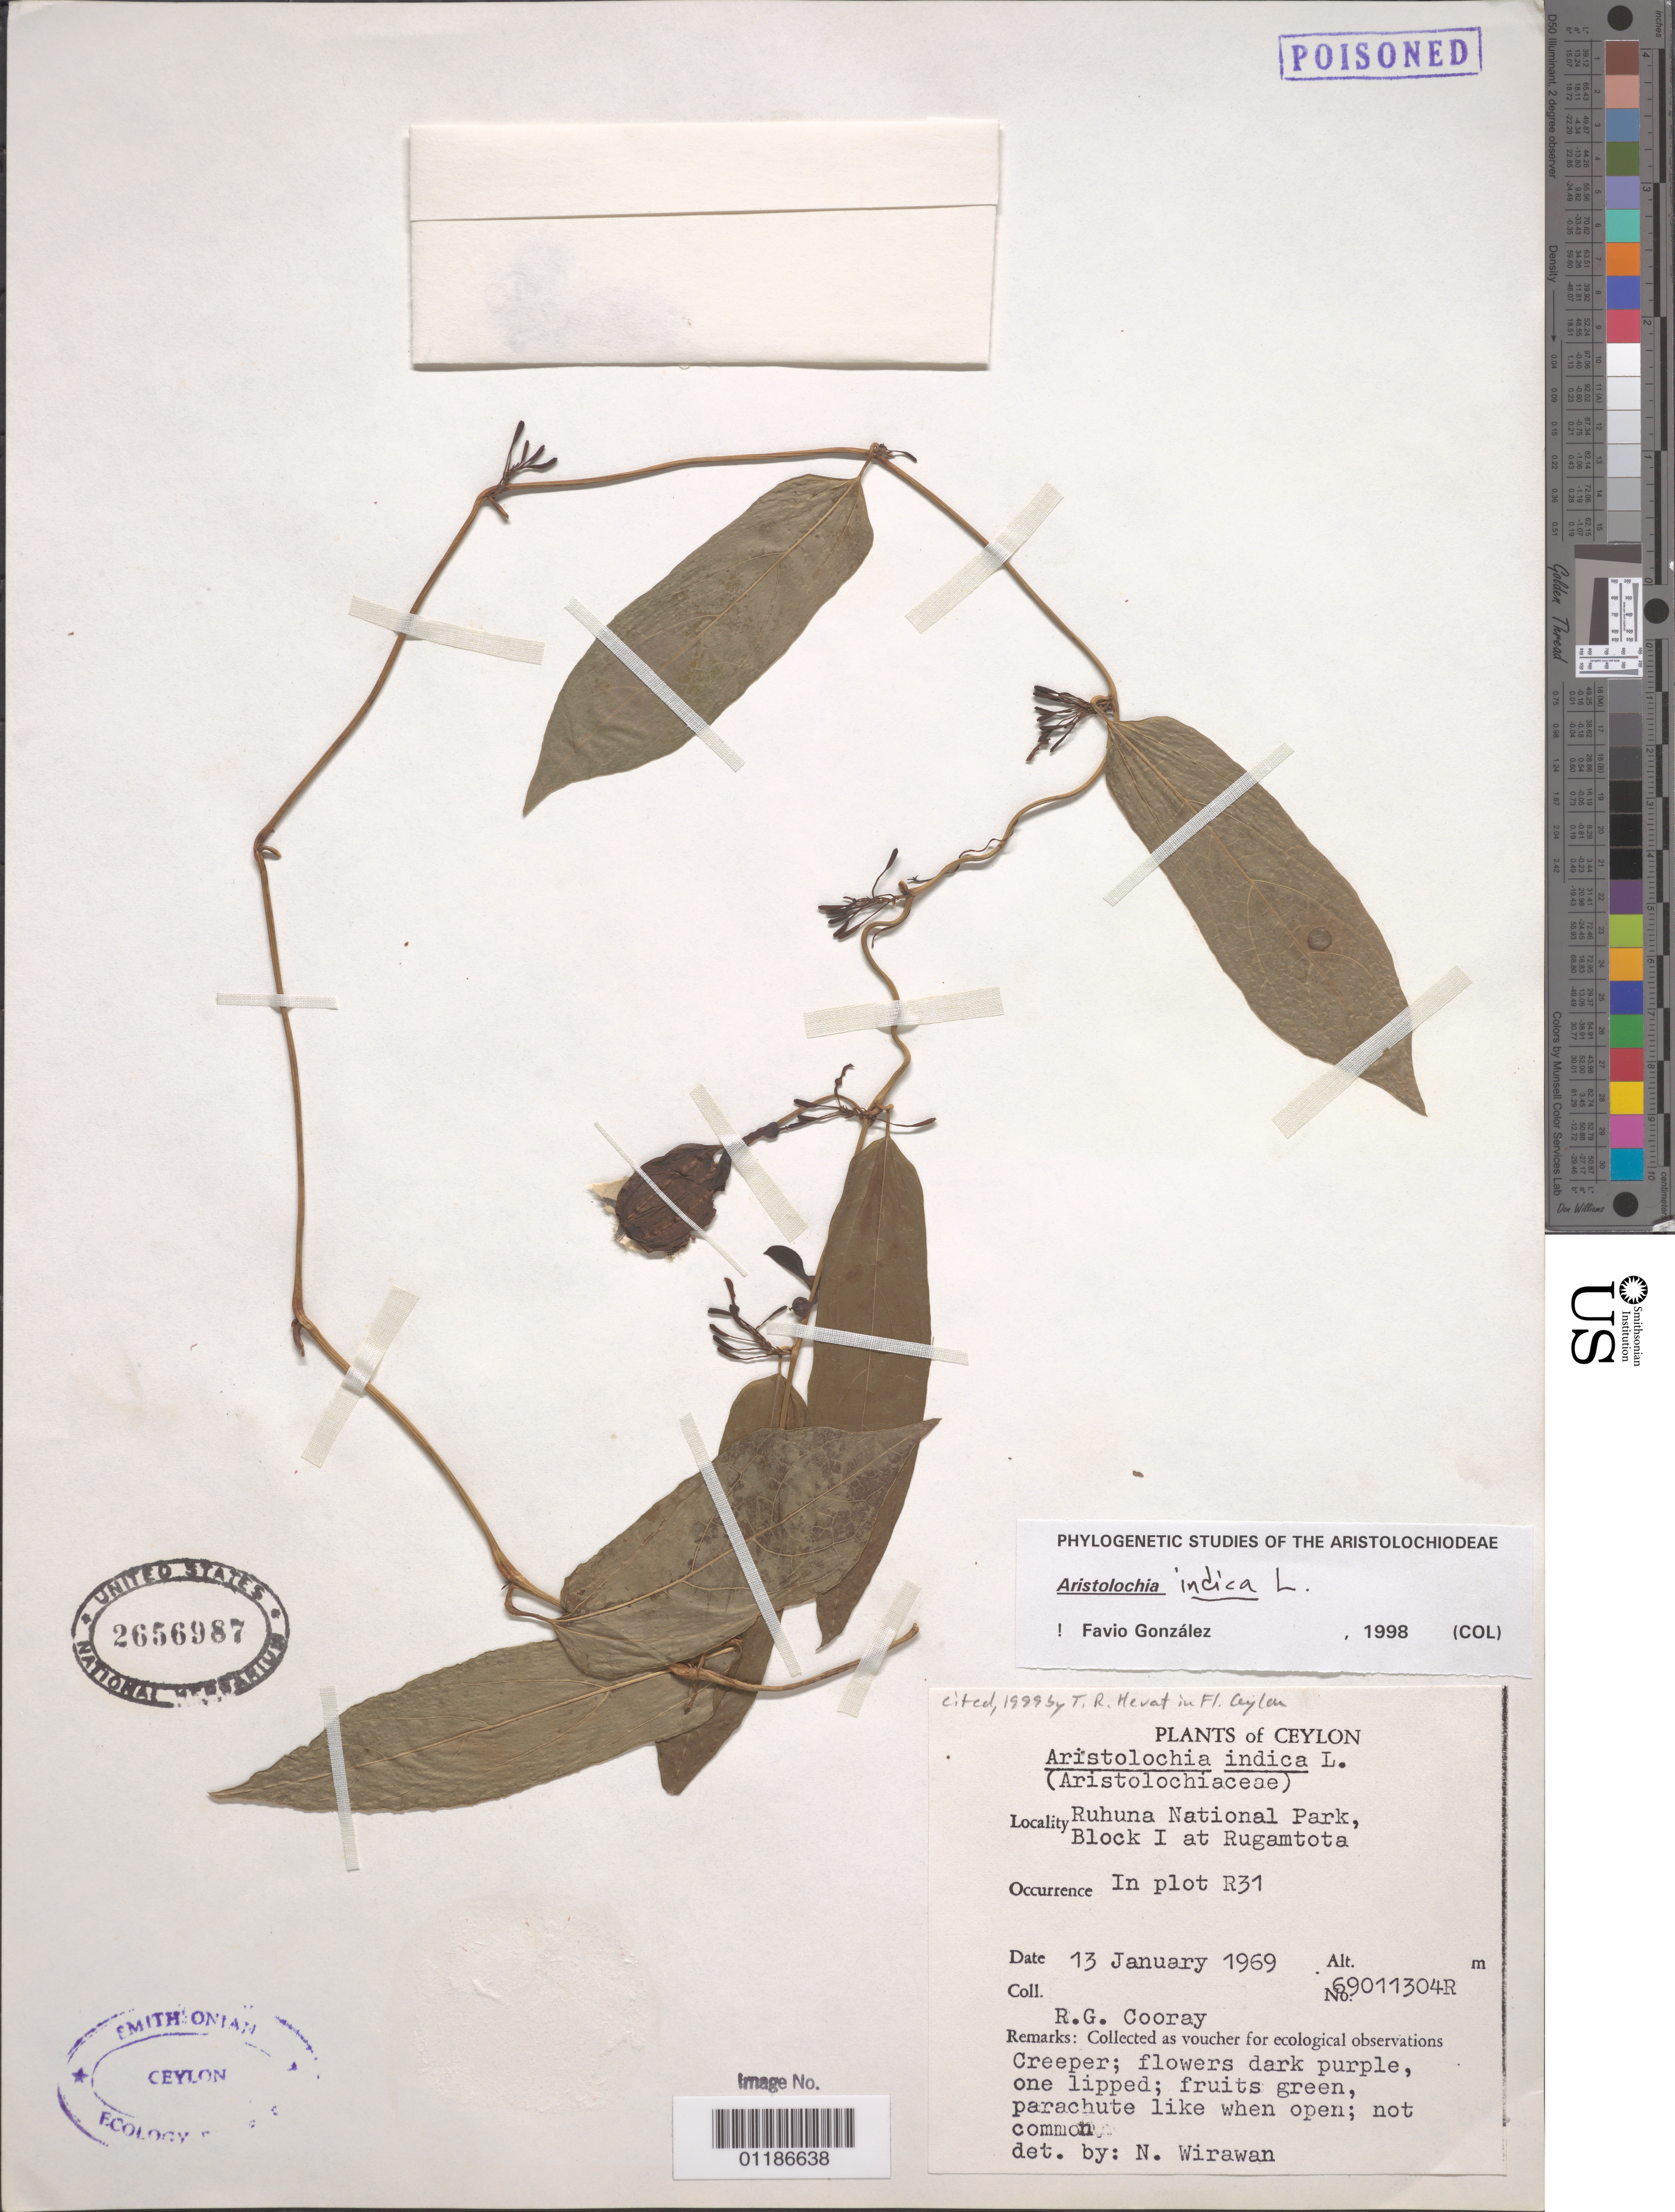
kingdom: Plantae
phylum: Tracheophyta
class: Magnoliopsida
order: Piperales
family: Aristolochiaceae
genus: Aristolochia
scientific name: Aristolochia indica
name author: L.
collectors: R. Cooray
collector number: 69011304R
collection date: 1969-01-13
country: Sri Lanka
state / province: Southern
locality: Ruhuna National Park, Block I at Rugamtota. In plot R31.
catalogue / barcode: US 2656987